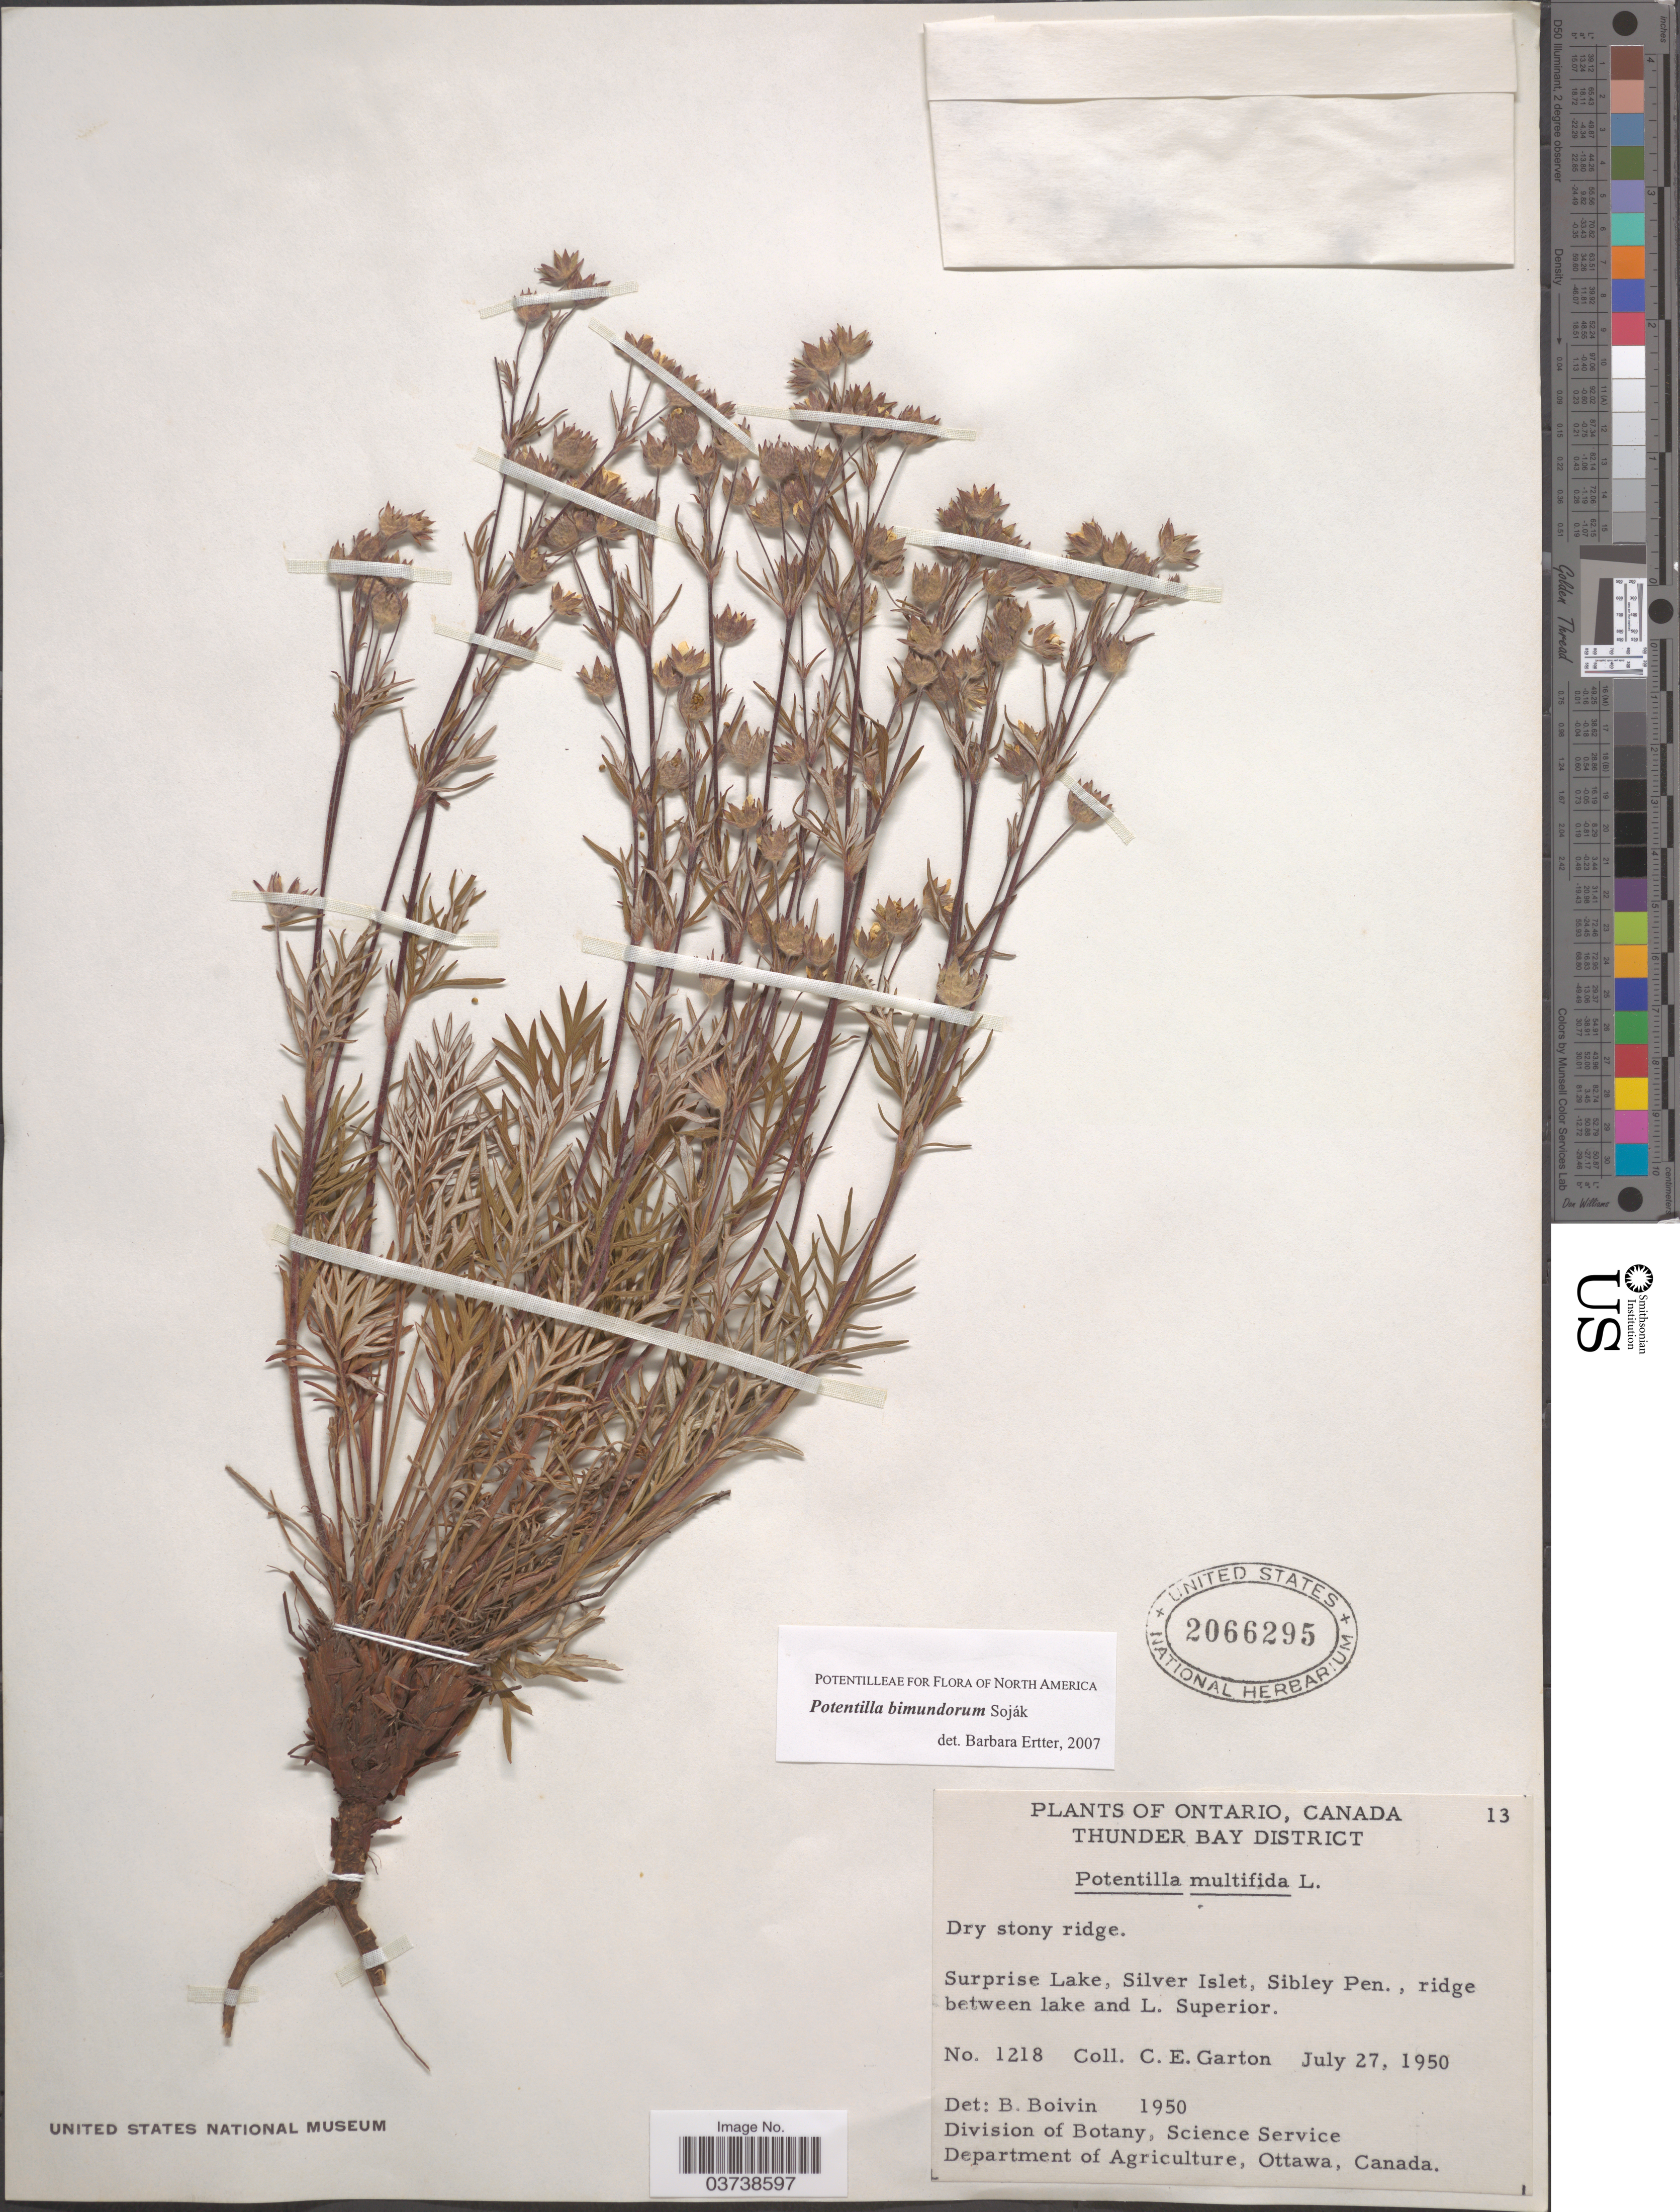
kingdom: Plantae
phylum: Tracheophyta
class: Magnoliopsida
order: Rosales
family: Rosaceae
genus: Potentilla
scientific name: Potentilla bimundorum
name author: Soják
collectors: C. E. Garton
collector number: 1218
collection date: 1950-07-27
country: Canada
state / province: Ontario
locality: Thunder Bay District. Surprise Lake, Silver Islet, Sibley Pen., ridge between lake and L. Superior.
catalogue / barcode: US 2066295